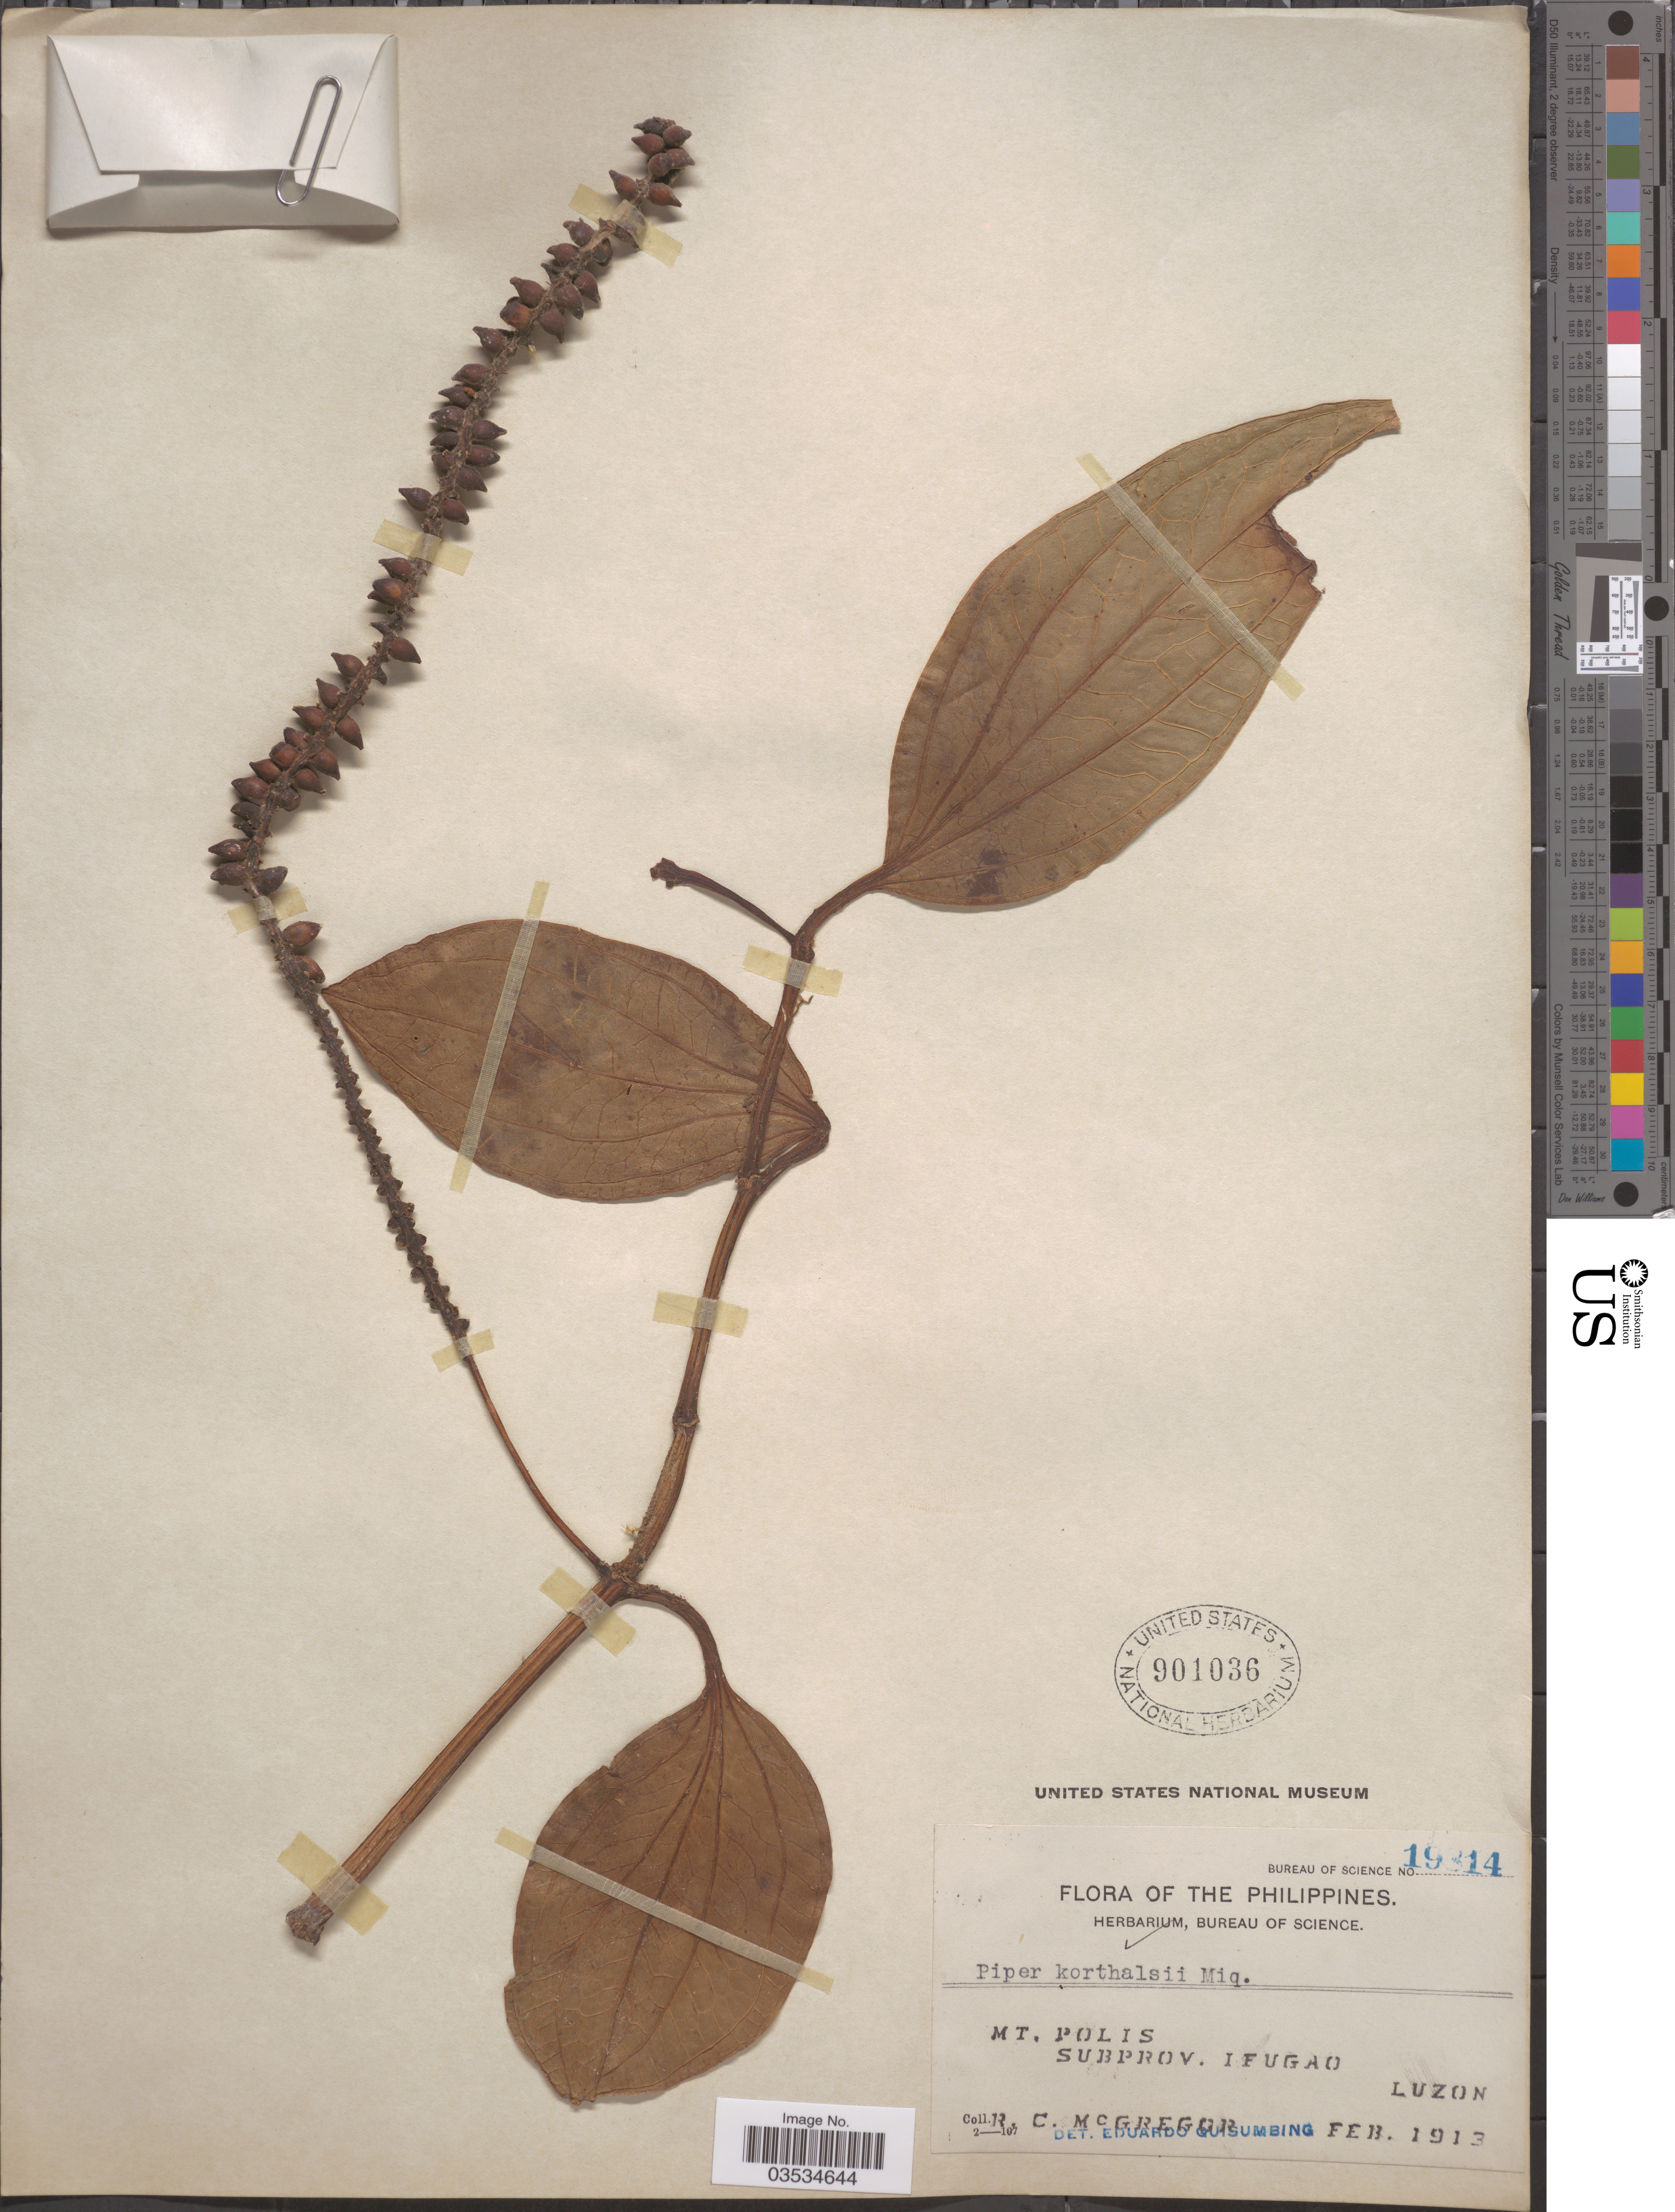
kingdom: Plantae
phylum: Tracheophyta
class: Magnoliopsida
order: Piperales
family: Piperaceae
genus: Piper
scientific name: Piper korthalsii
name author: Blume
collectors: R. C. McGregor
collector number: Bureau of Science 19814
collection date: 1913-02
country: Philippines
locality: Mt. Polis. Subprovince Ifugao. Luzon.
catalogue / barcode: US 901036